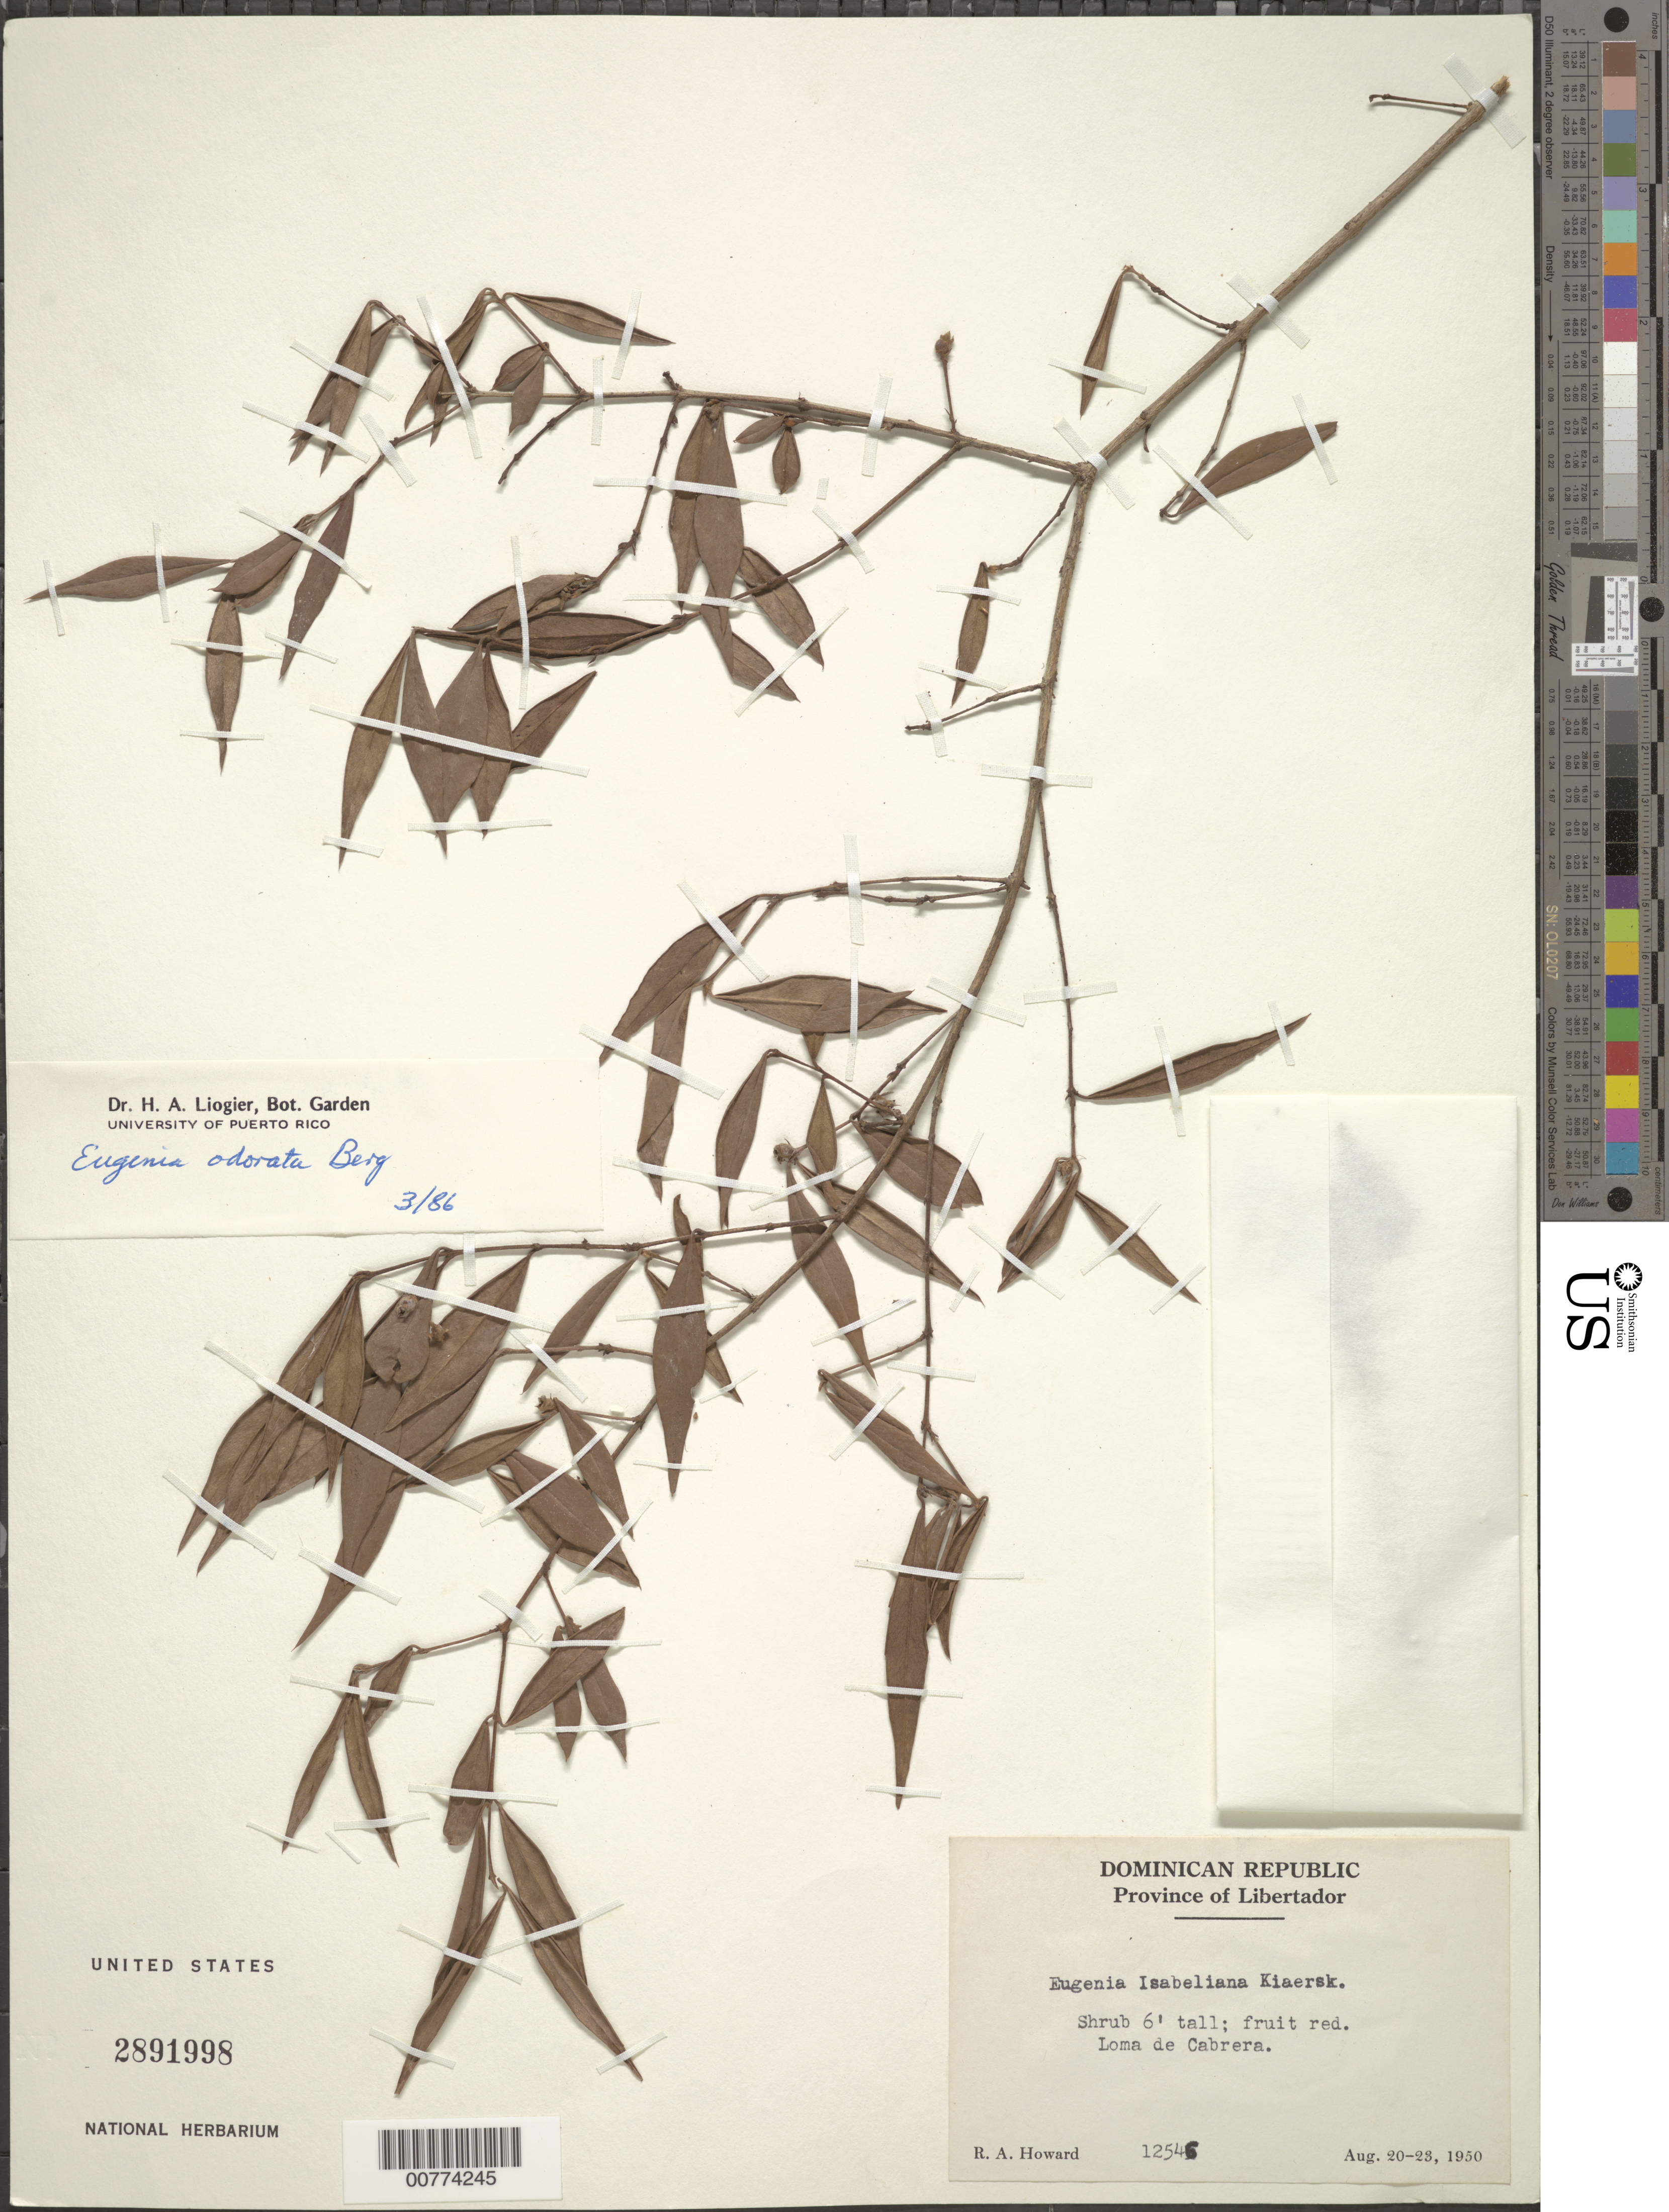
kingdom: Plantae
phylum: Tracheophyta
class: Magnoliopsida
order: Myrtales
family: Myrtaceae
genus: Eugenia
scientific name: Eugenia isabeliana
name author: Kiaersk.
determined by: Liogier, Alain H.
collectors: R. A. Howard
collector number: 12546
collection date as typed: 20 Aug 1950 to 23 Aug 1950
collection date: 1950-08-20/1950-08-23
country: Dominican Republic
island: Hispaniola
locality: Province of Libertador, Loma de Cabrera.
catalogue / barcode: US 2891998